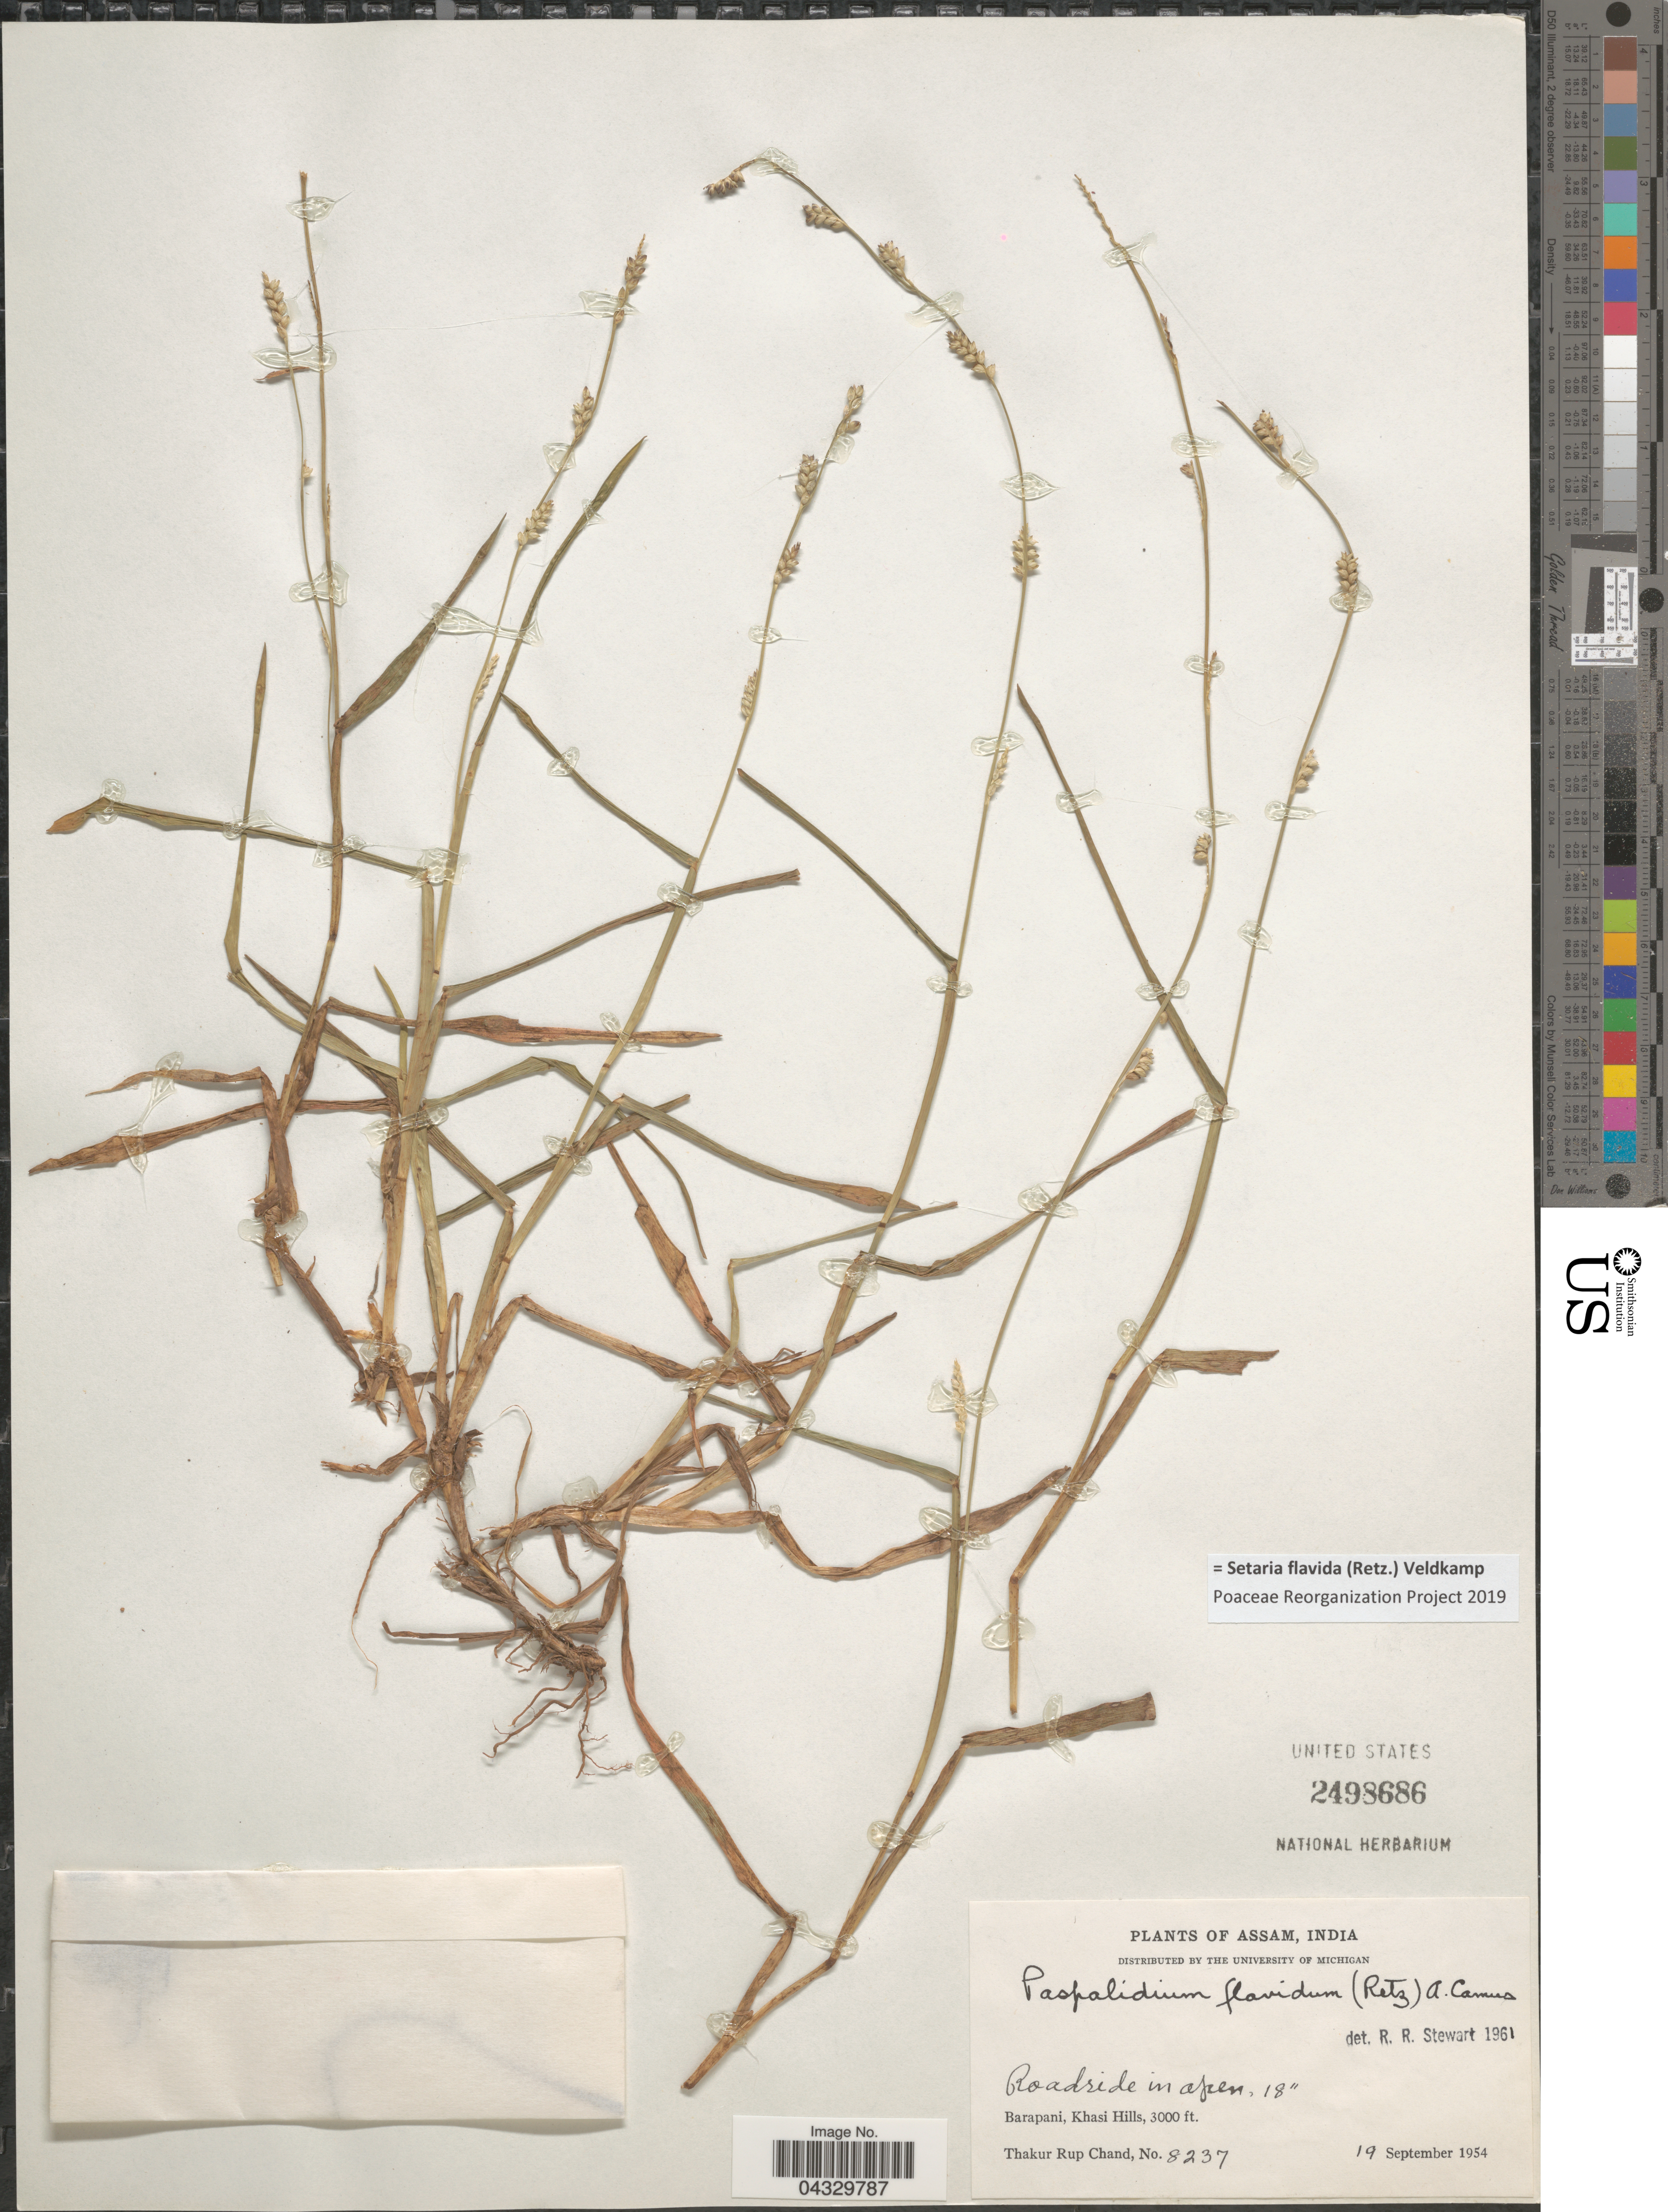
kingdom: Plantae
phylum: Tracheophyta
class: Liliopsida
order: Poales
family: Poaceae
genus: Setaria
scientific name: Setaria flavida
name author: (Retz.) Veldkamp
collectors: T. R. Chand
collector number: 8237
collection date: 1954-09-19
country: India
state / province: Meghalaya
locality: Barapani, Khasi Hills.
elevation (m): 914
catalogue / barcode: US 2498686